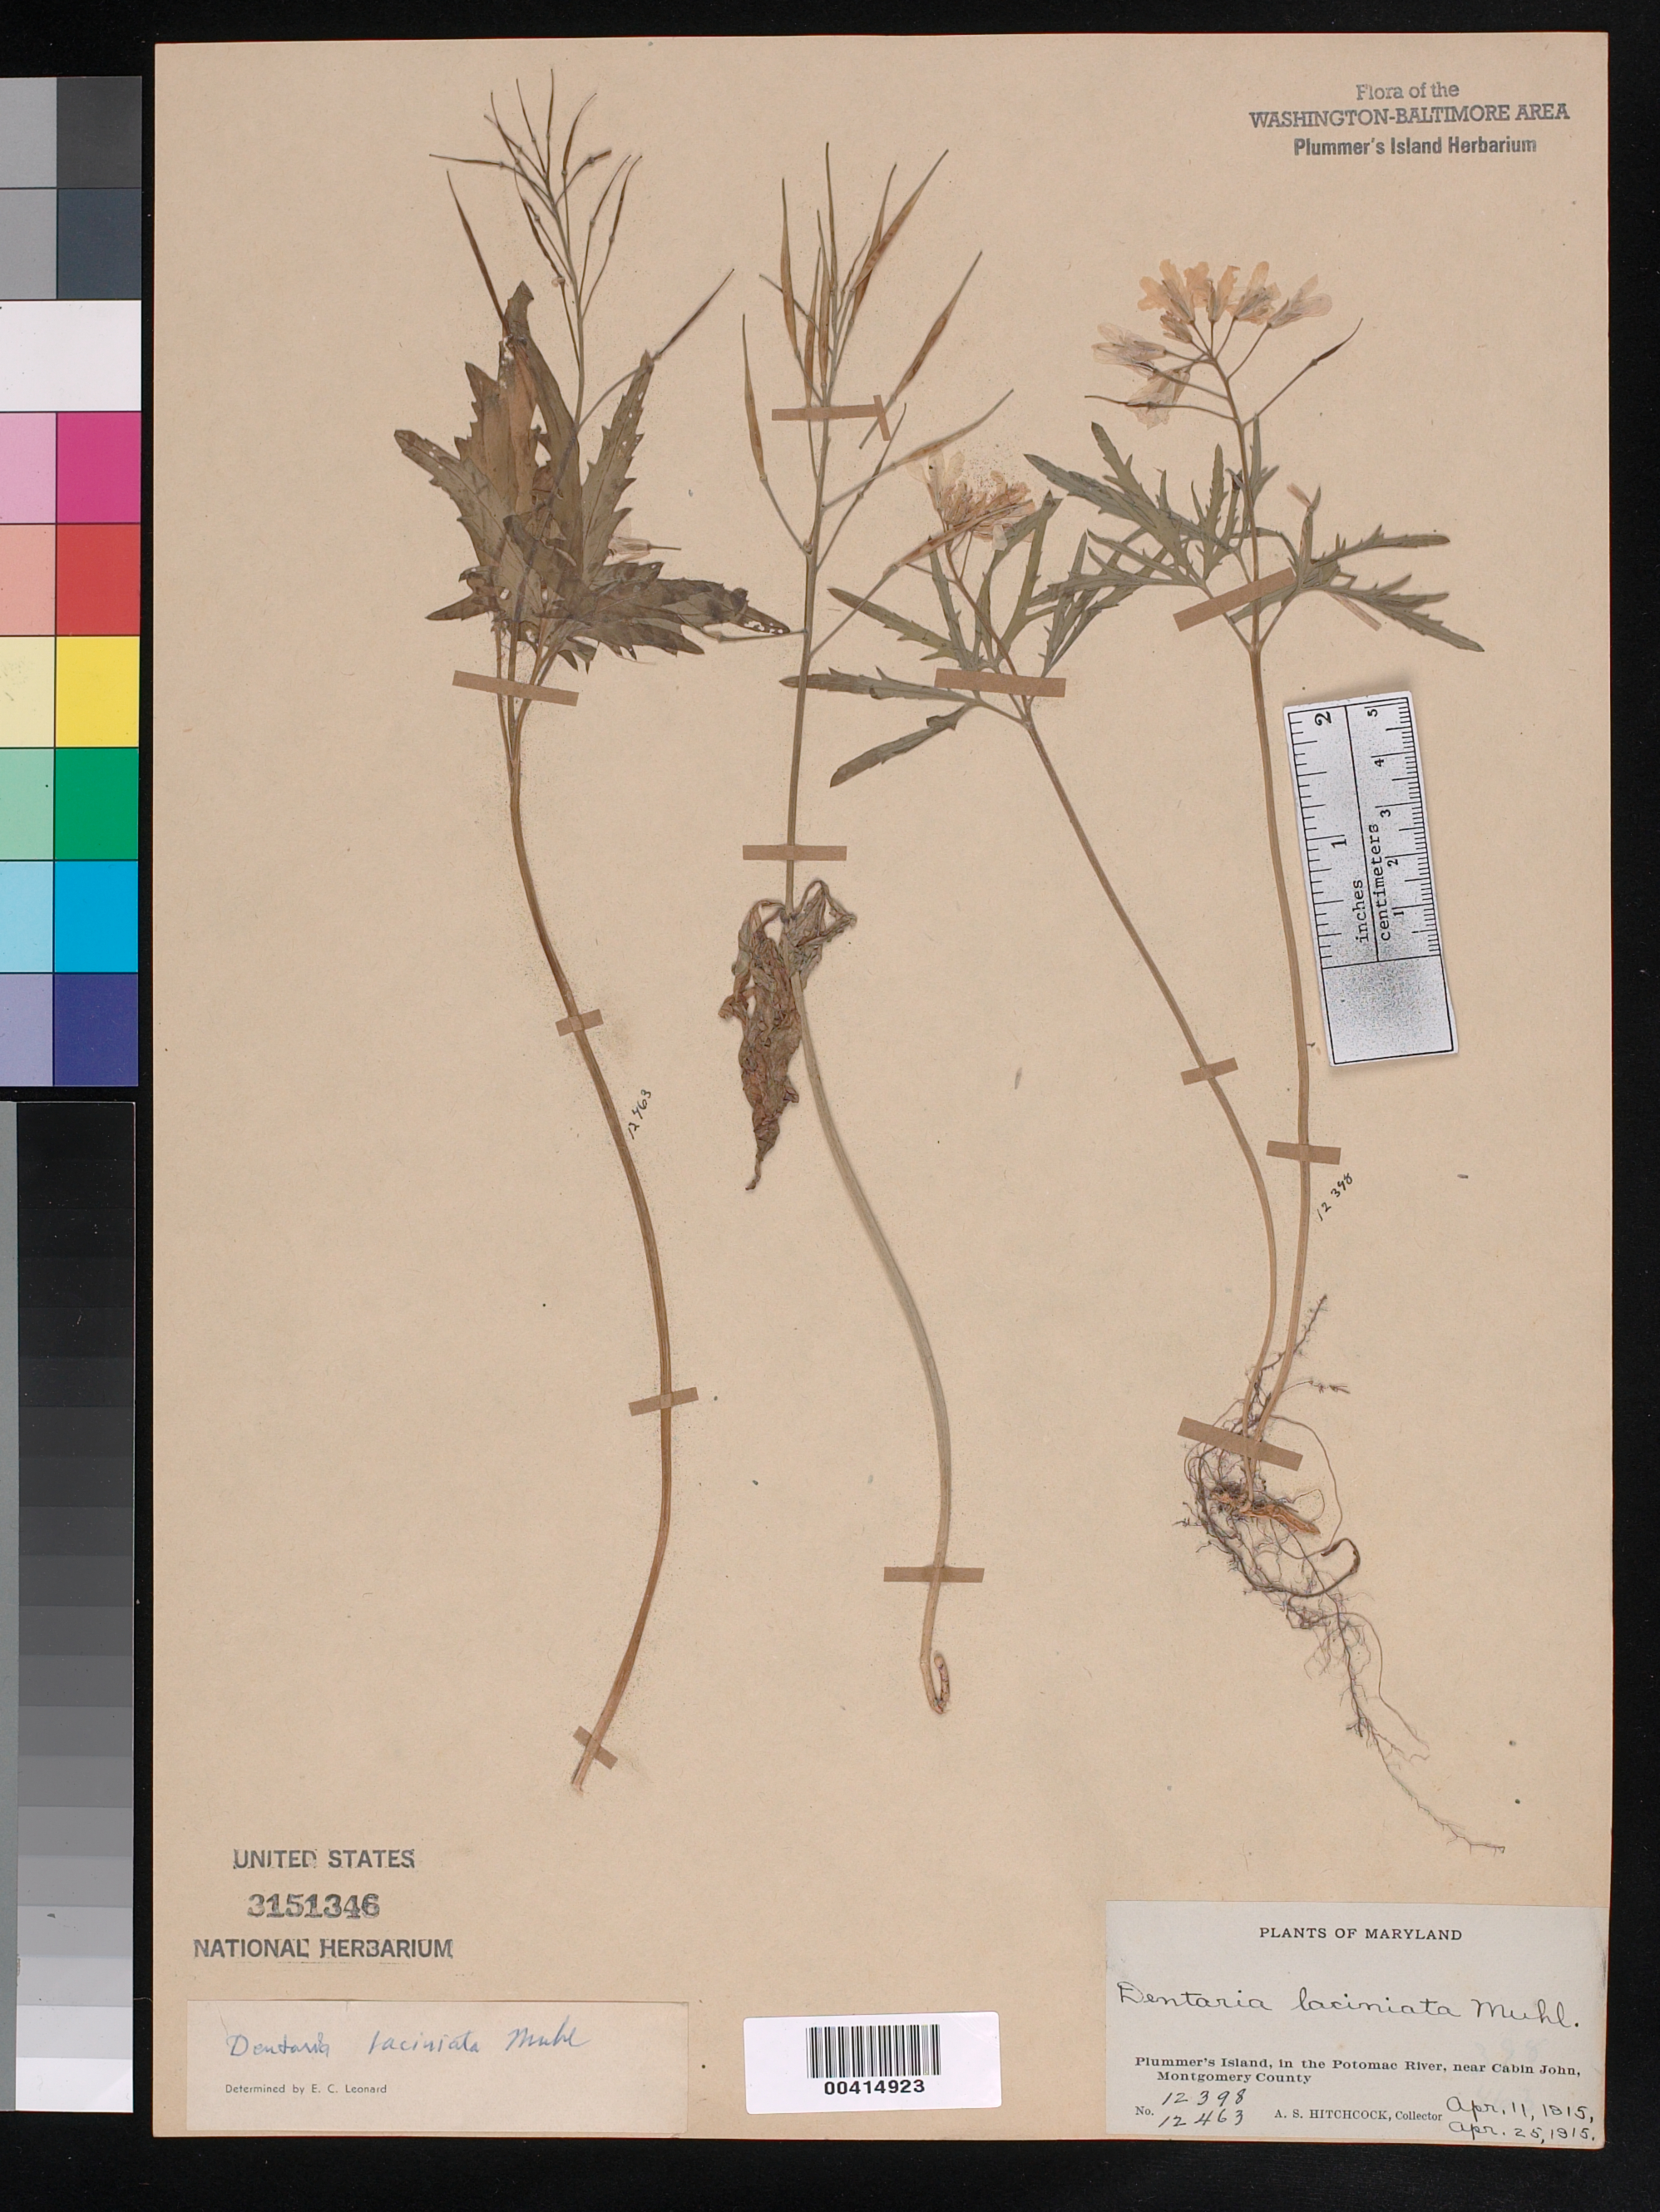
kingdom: Plantae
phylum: Tracheophyta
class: Magnoliopsida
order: Brassicales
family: Brassicaceae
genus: Cardamine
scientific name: Cardamine concatenata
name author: (Michx.) Sw.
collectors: A. S. Hitchcock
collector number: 12398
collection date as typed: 11 Apr 1915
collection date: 1915-04-11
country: United States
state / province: Maryland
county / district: Montgomery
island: Plummers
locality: Plummer's Island C. & O. Canal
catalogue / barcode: US 3151346